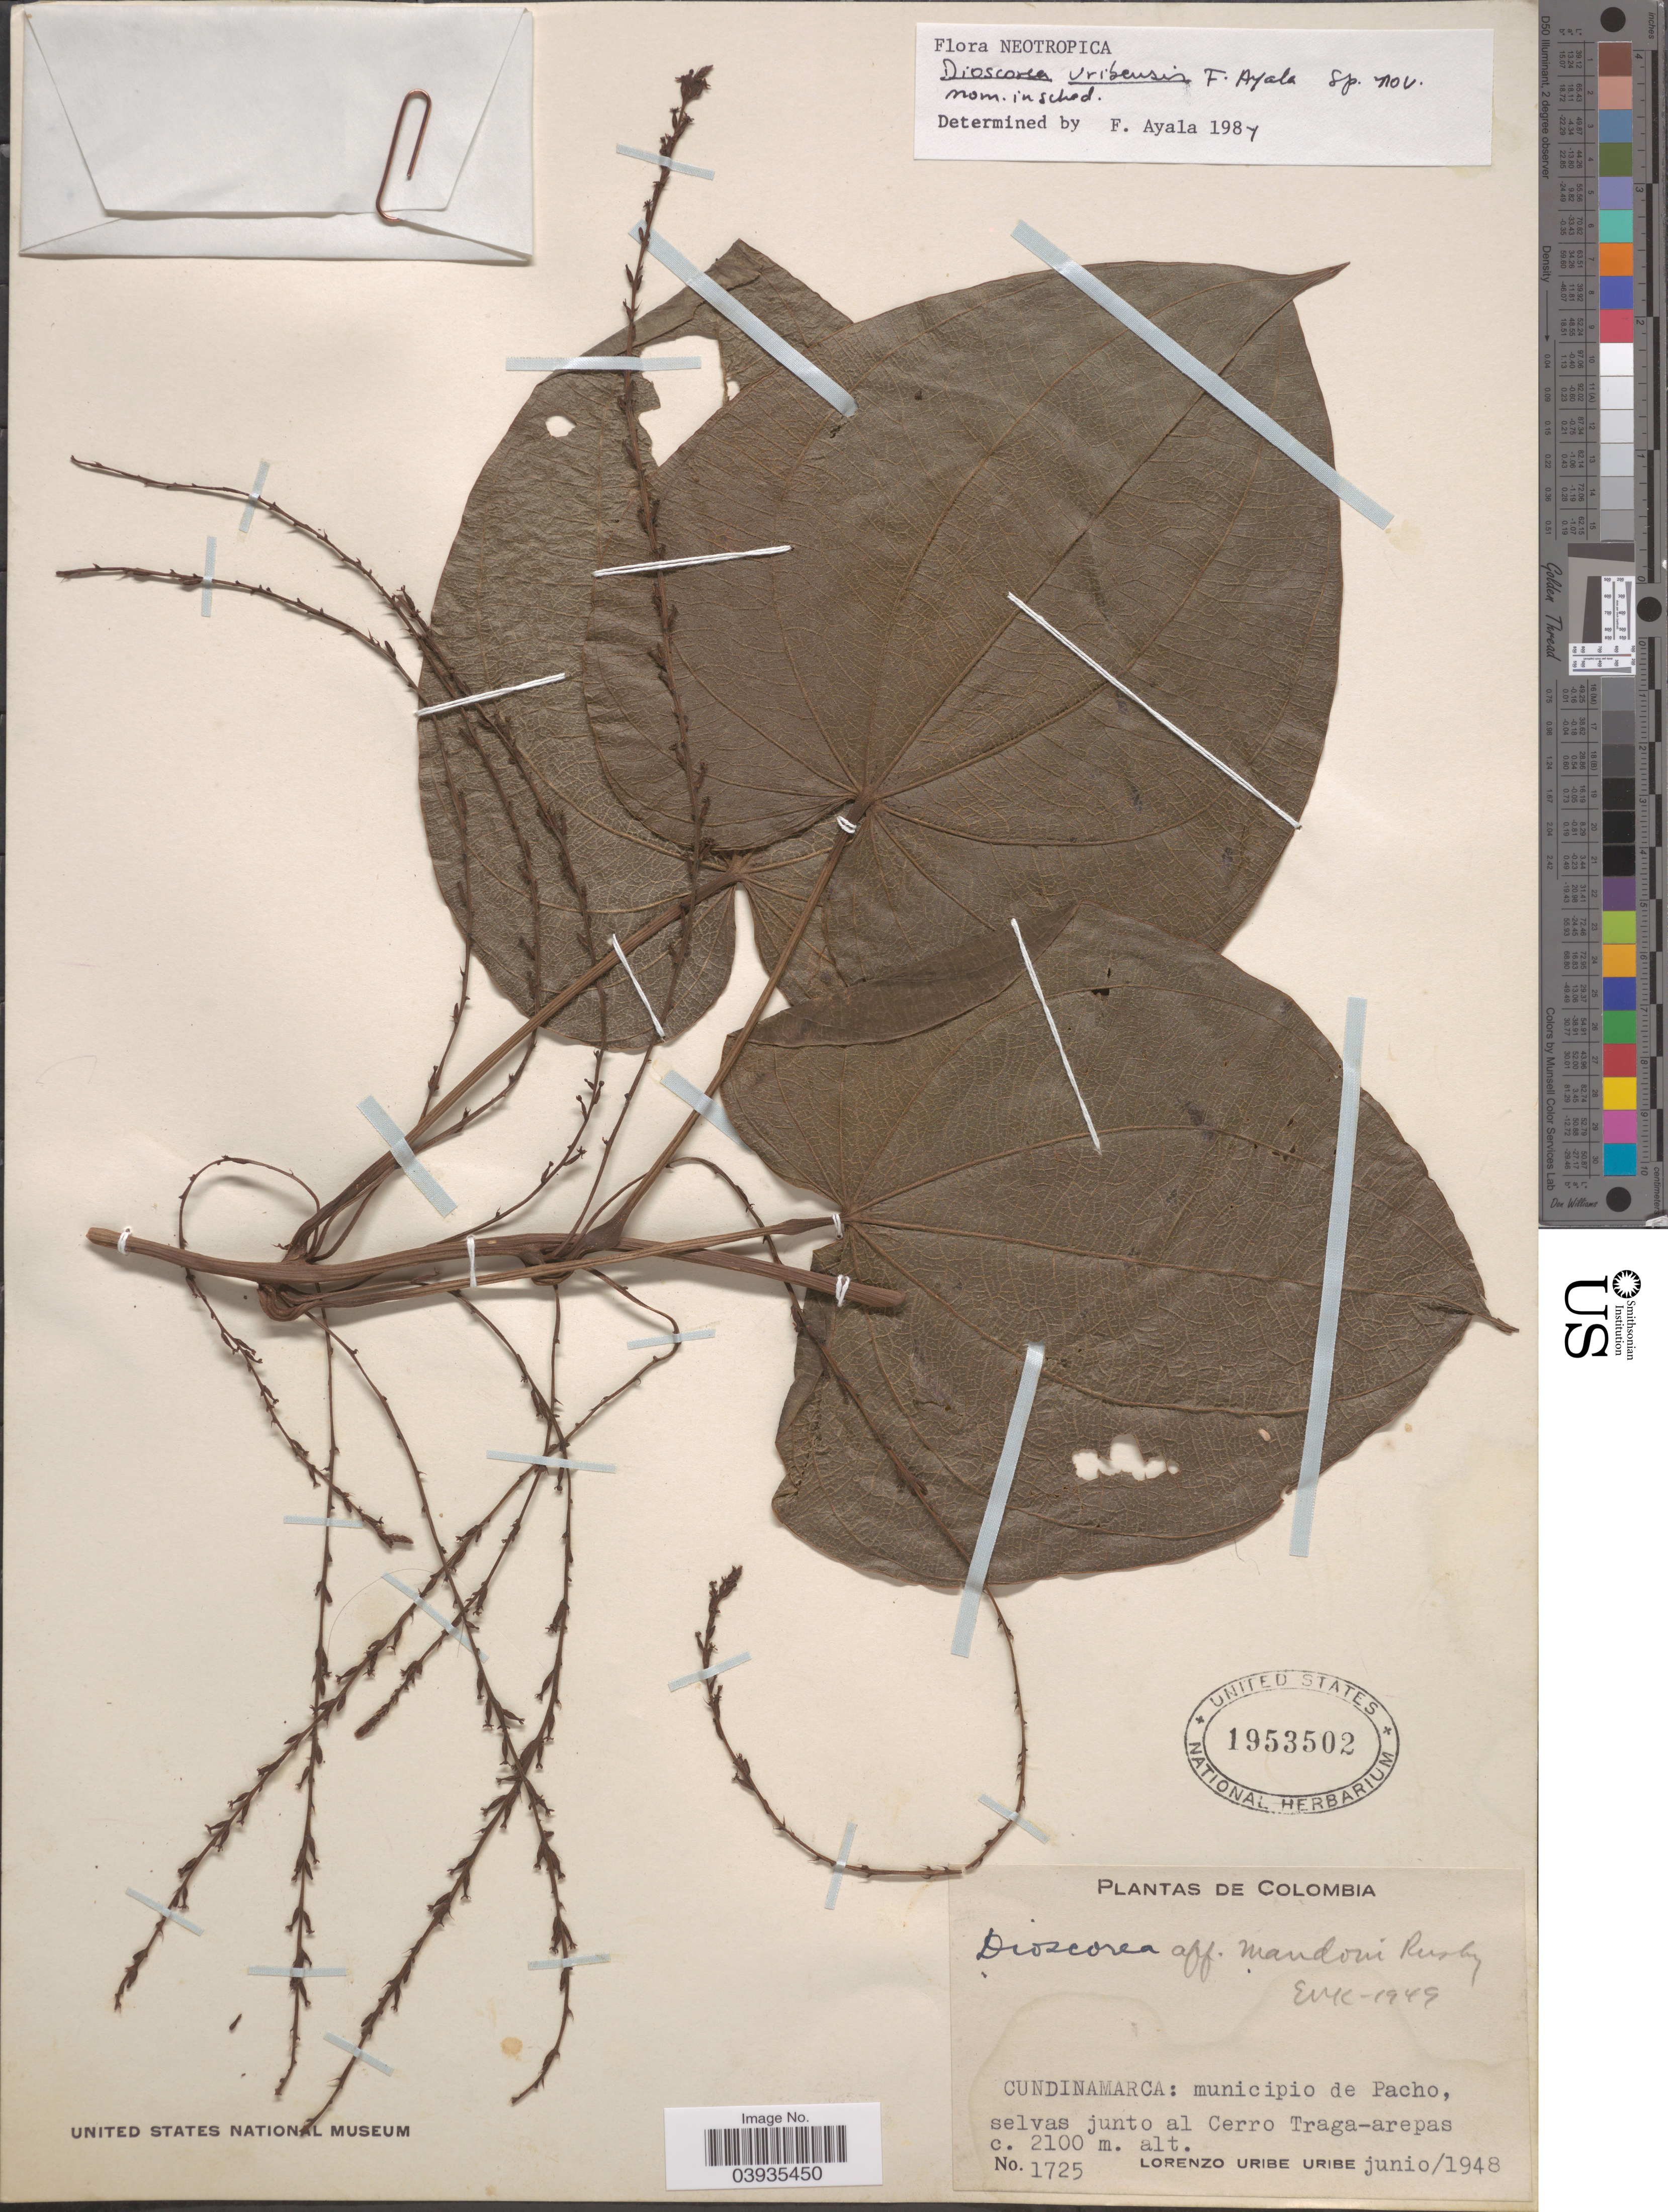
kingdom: Plantae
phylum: Tracheophyta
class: Liliopsida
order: Dioscoreales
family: Dioscoreaceae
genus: Dioscorea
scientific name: Dioscorea uribensis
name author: Ayala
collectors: L. Uribe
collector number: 1725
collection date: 1948-06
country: Colombia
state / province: Cundinamarca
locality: Municipio de Pacho, selvas junto al Cerro Traga-arepas.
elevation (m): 2100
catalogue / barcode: US 1953502